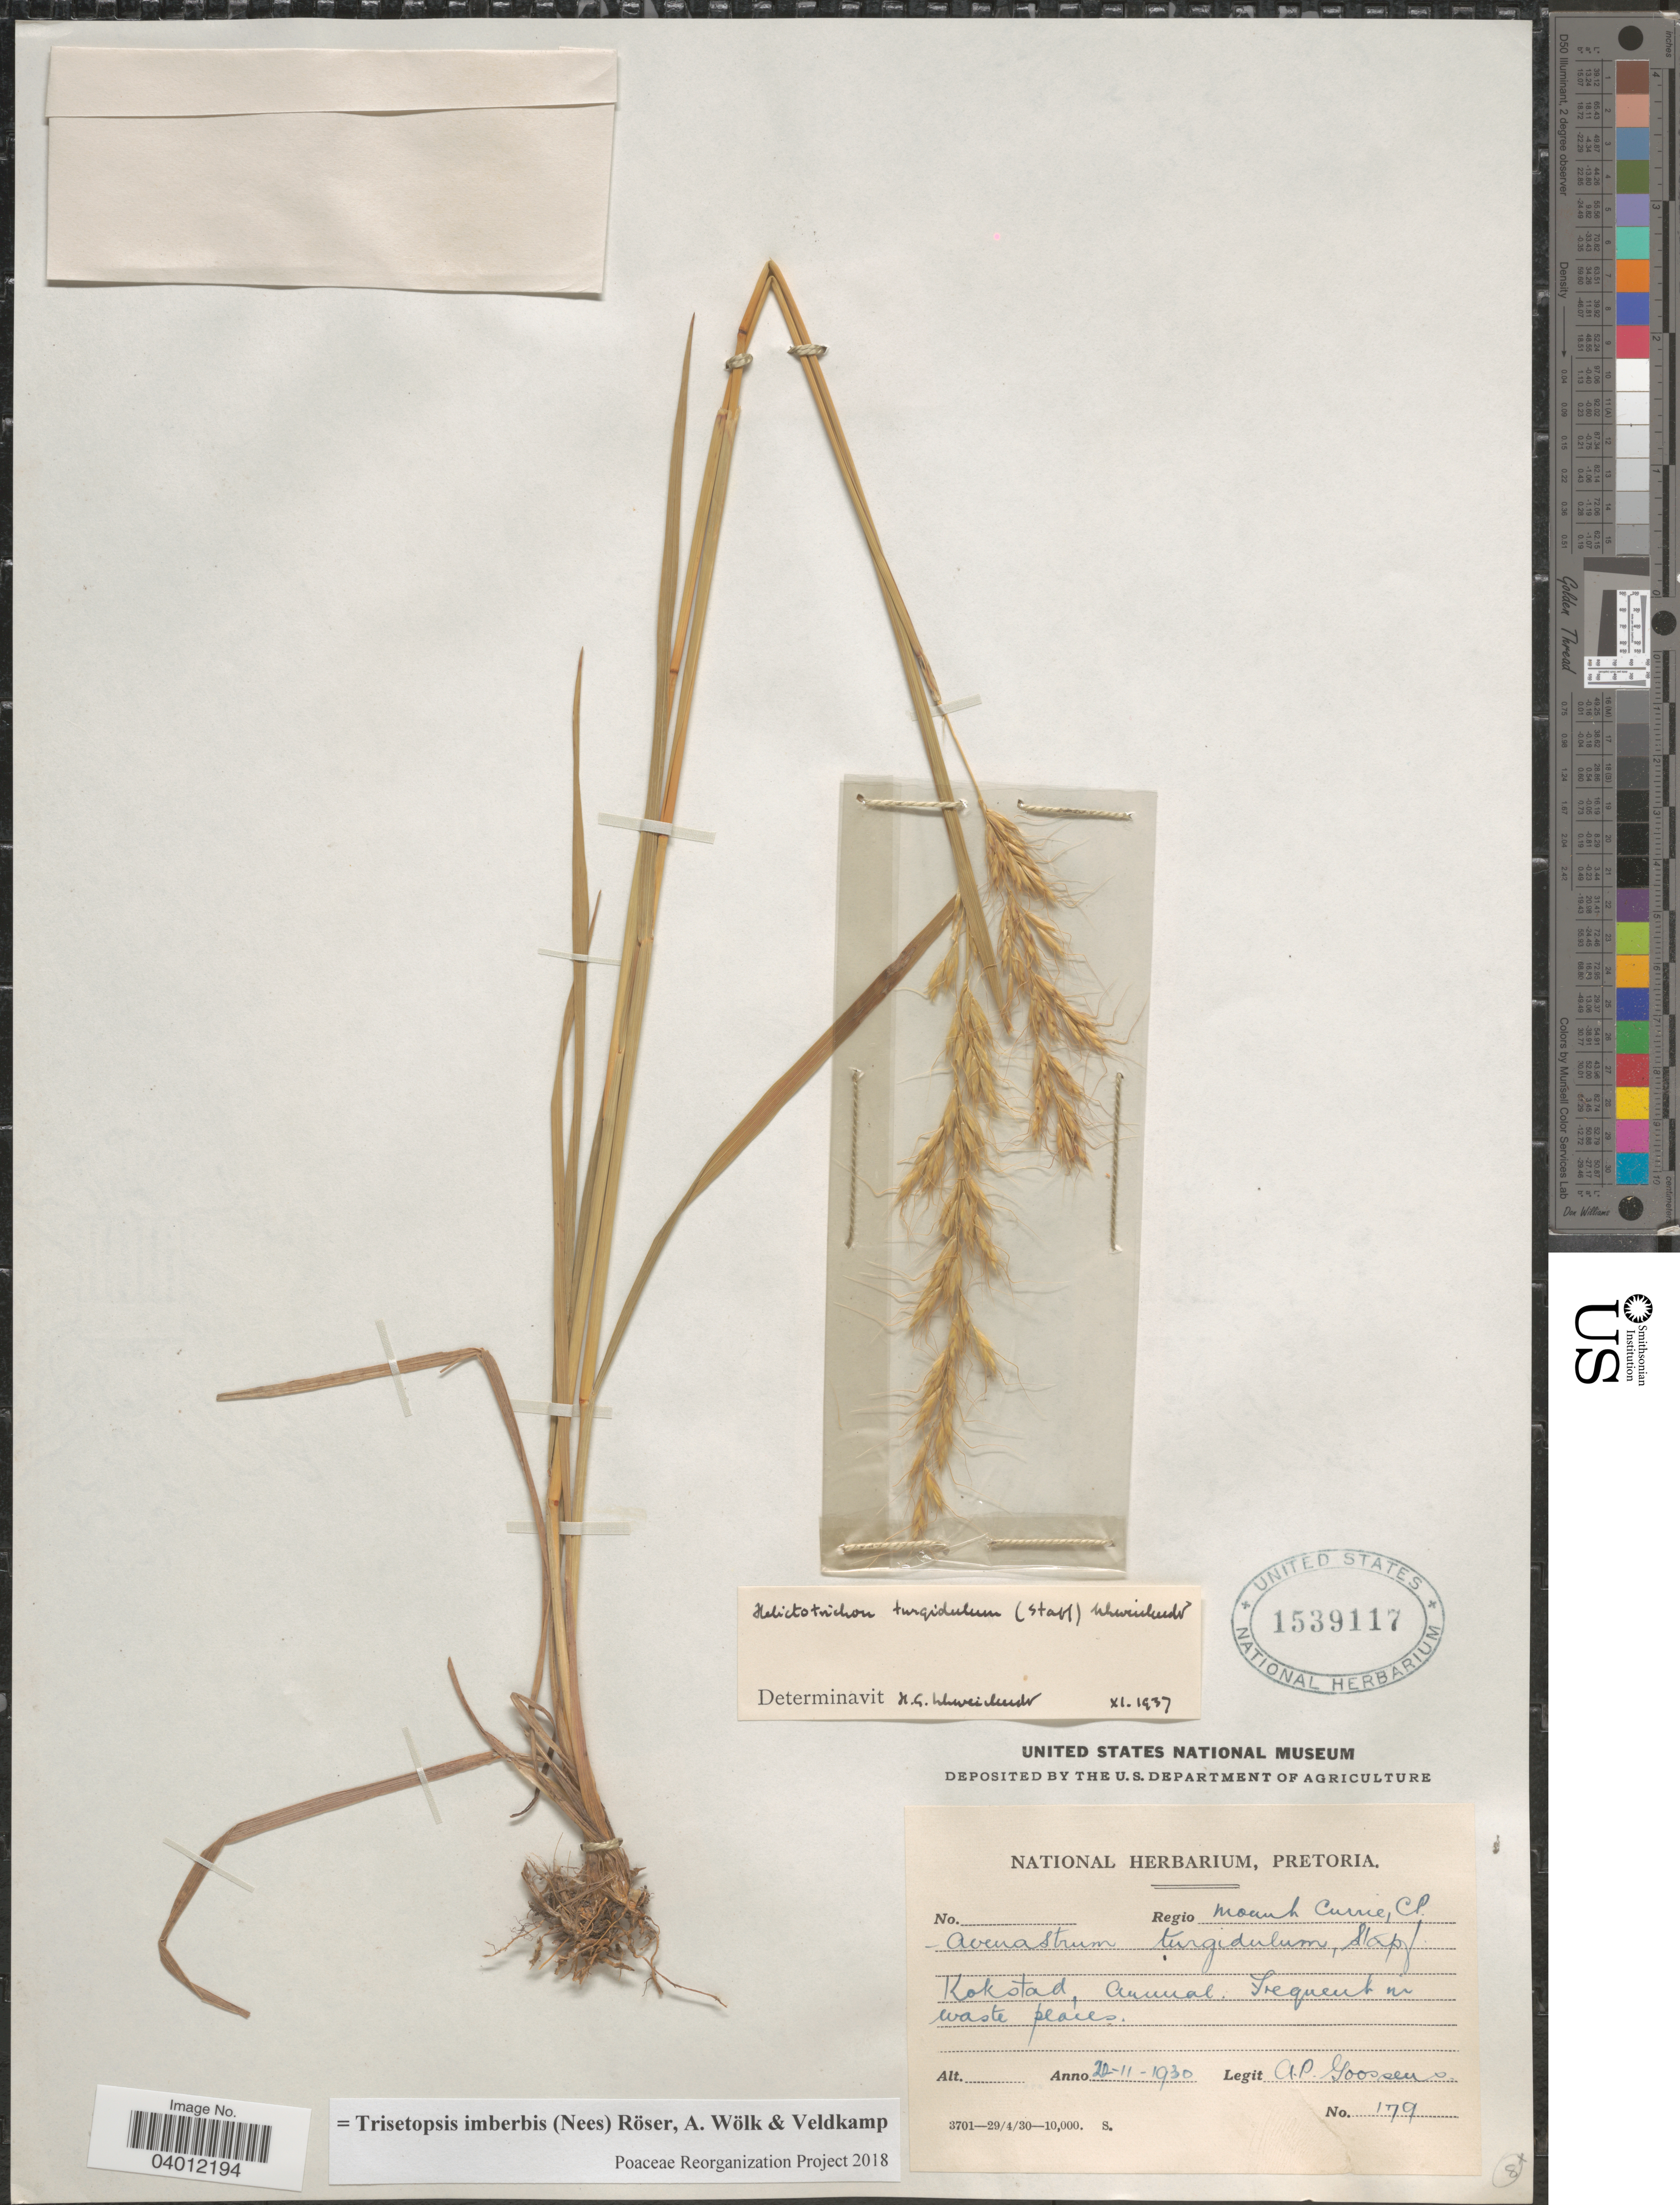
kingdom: Plantae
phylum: Tracheophyta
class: Liliopsida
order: Poales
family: Poaceae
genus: Trisetopsis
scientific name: Trisetopsis imberbis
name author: (Nees) Röser et al.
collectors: A. P. G. Goossens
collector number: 179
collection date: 1930-11-22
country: South Africa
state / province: KwaZulu-Natal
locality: Regio Mount Currie. Kokstad.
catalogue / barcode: US 1539117